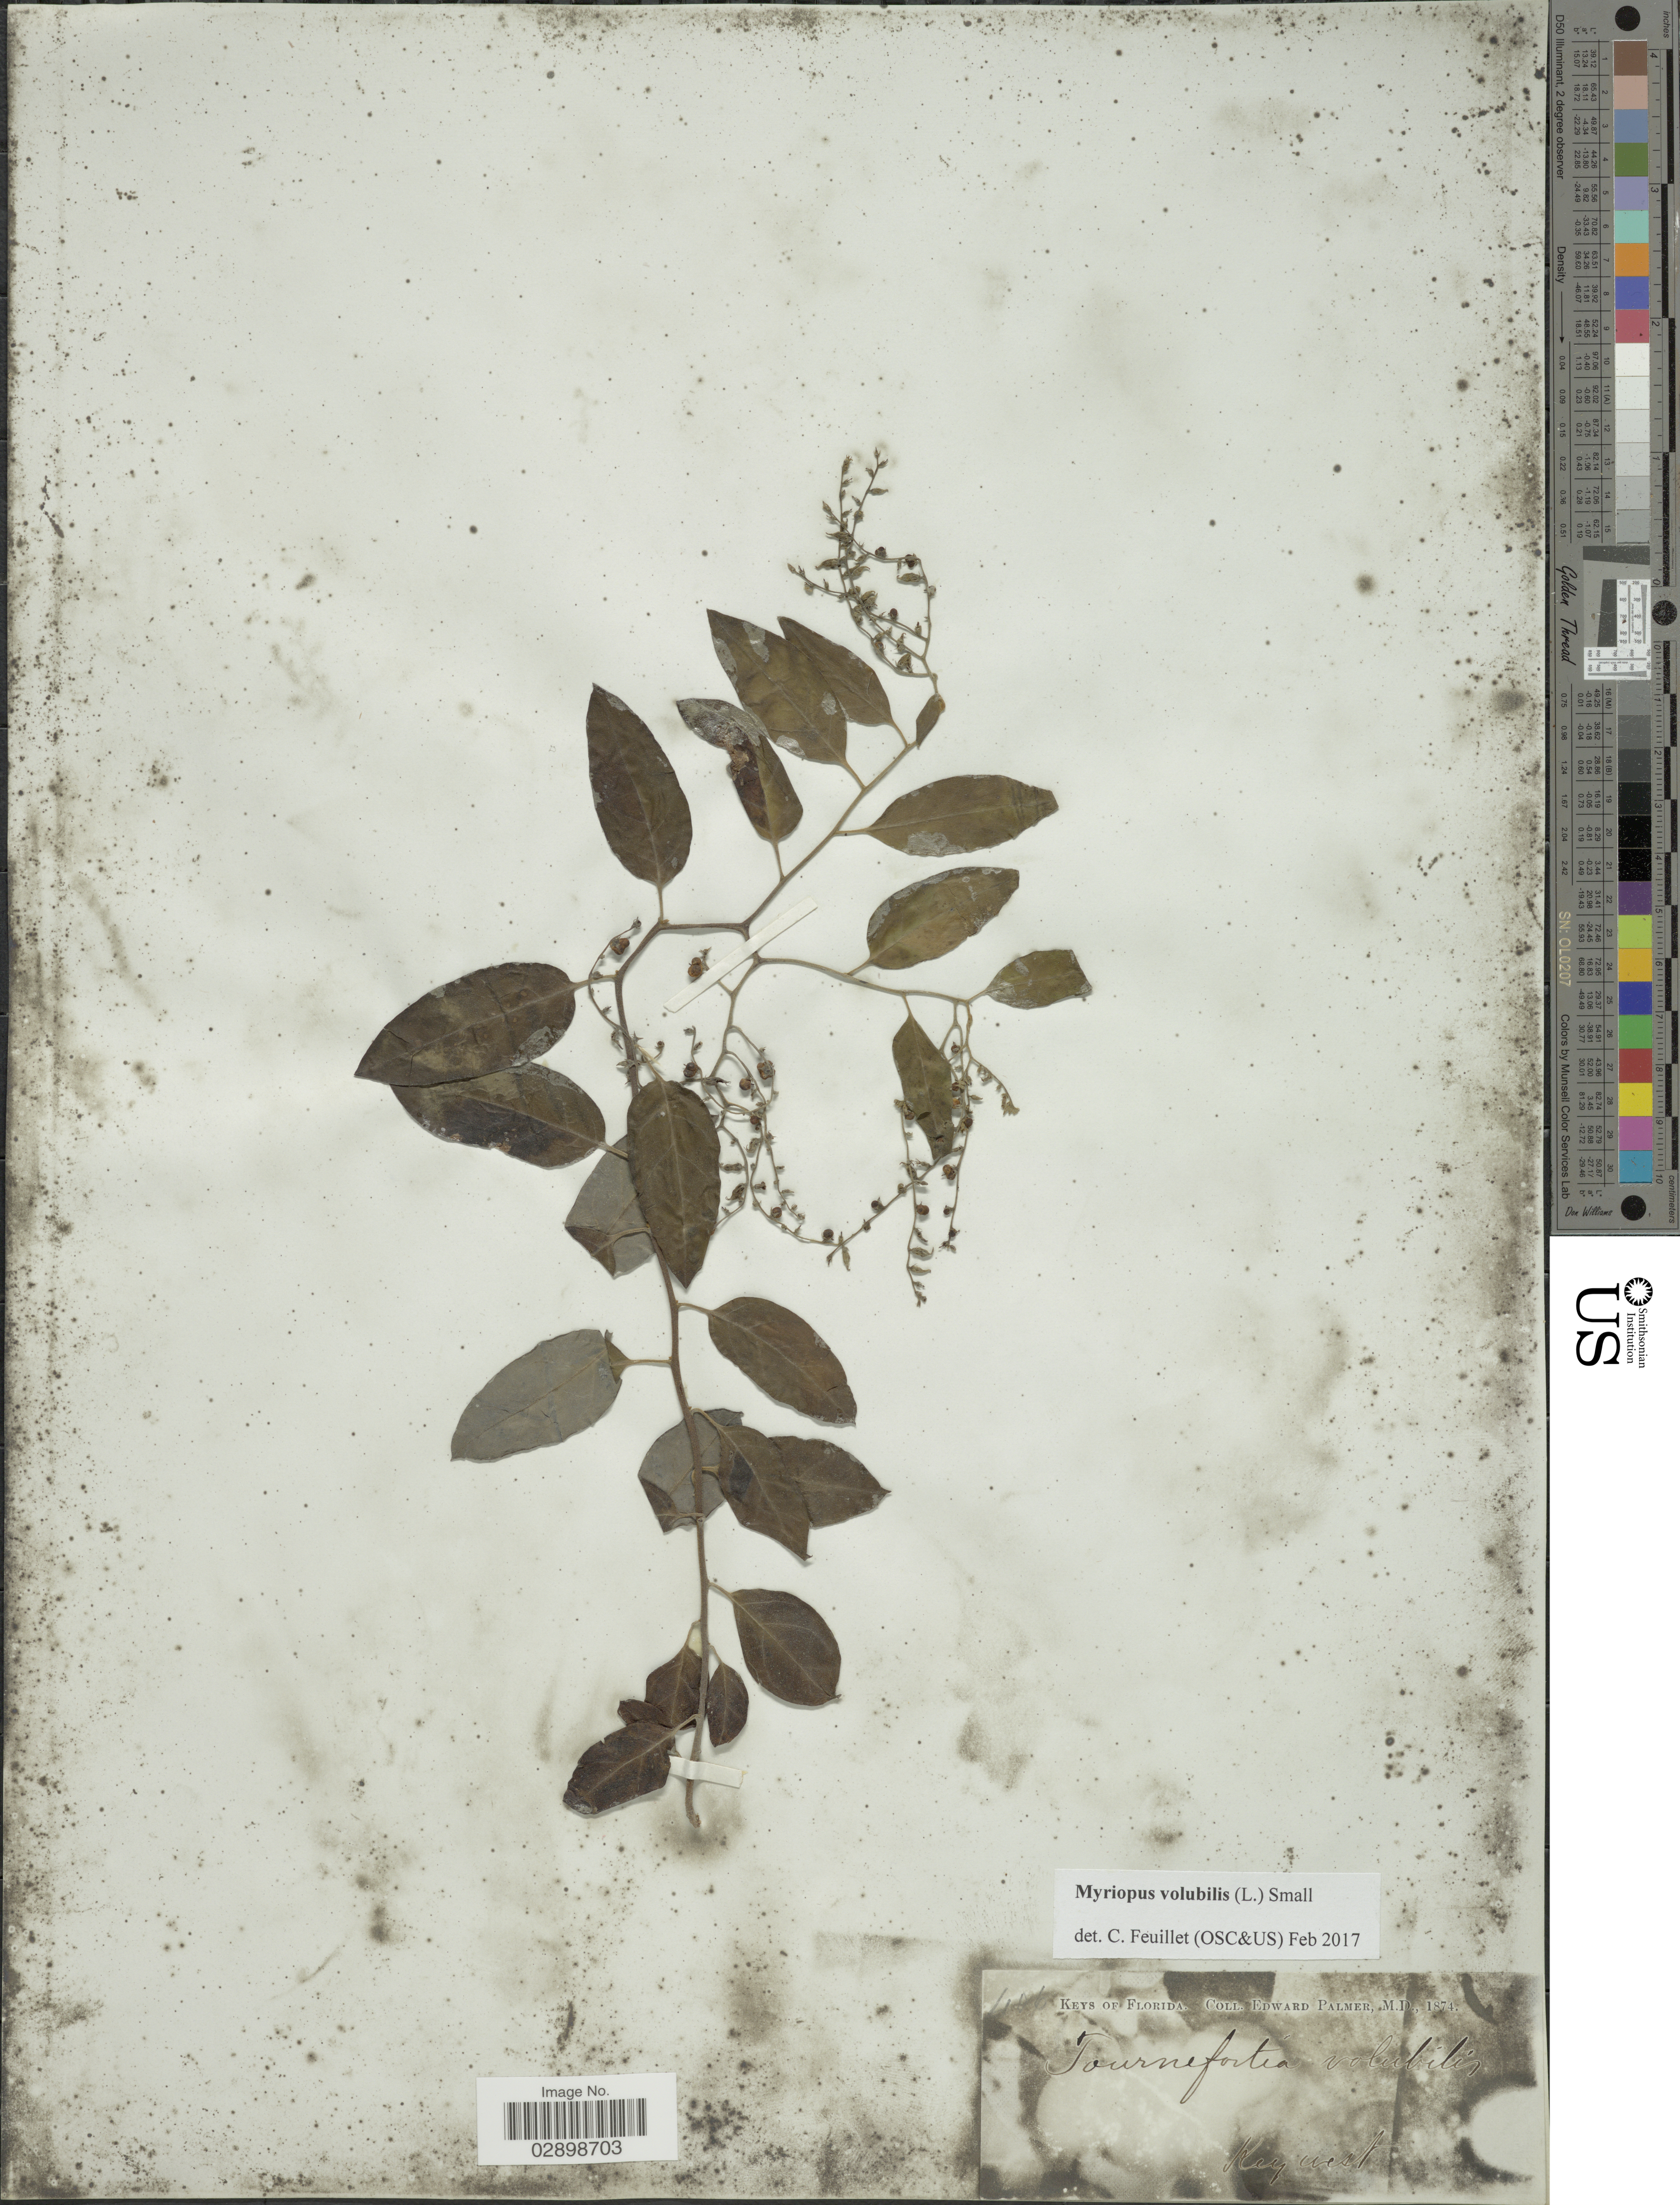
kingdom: Plantae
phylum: Tracheophyta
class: Magnoliopsida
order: Boraginales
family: Heliotropiaceae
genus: Myriopus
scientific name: Myriopus volubilis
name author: (L.) Small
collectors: E. Palmer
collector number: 486*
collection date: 1874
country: United States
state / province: Florida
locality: Keys of Florida. Key west.